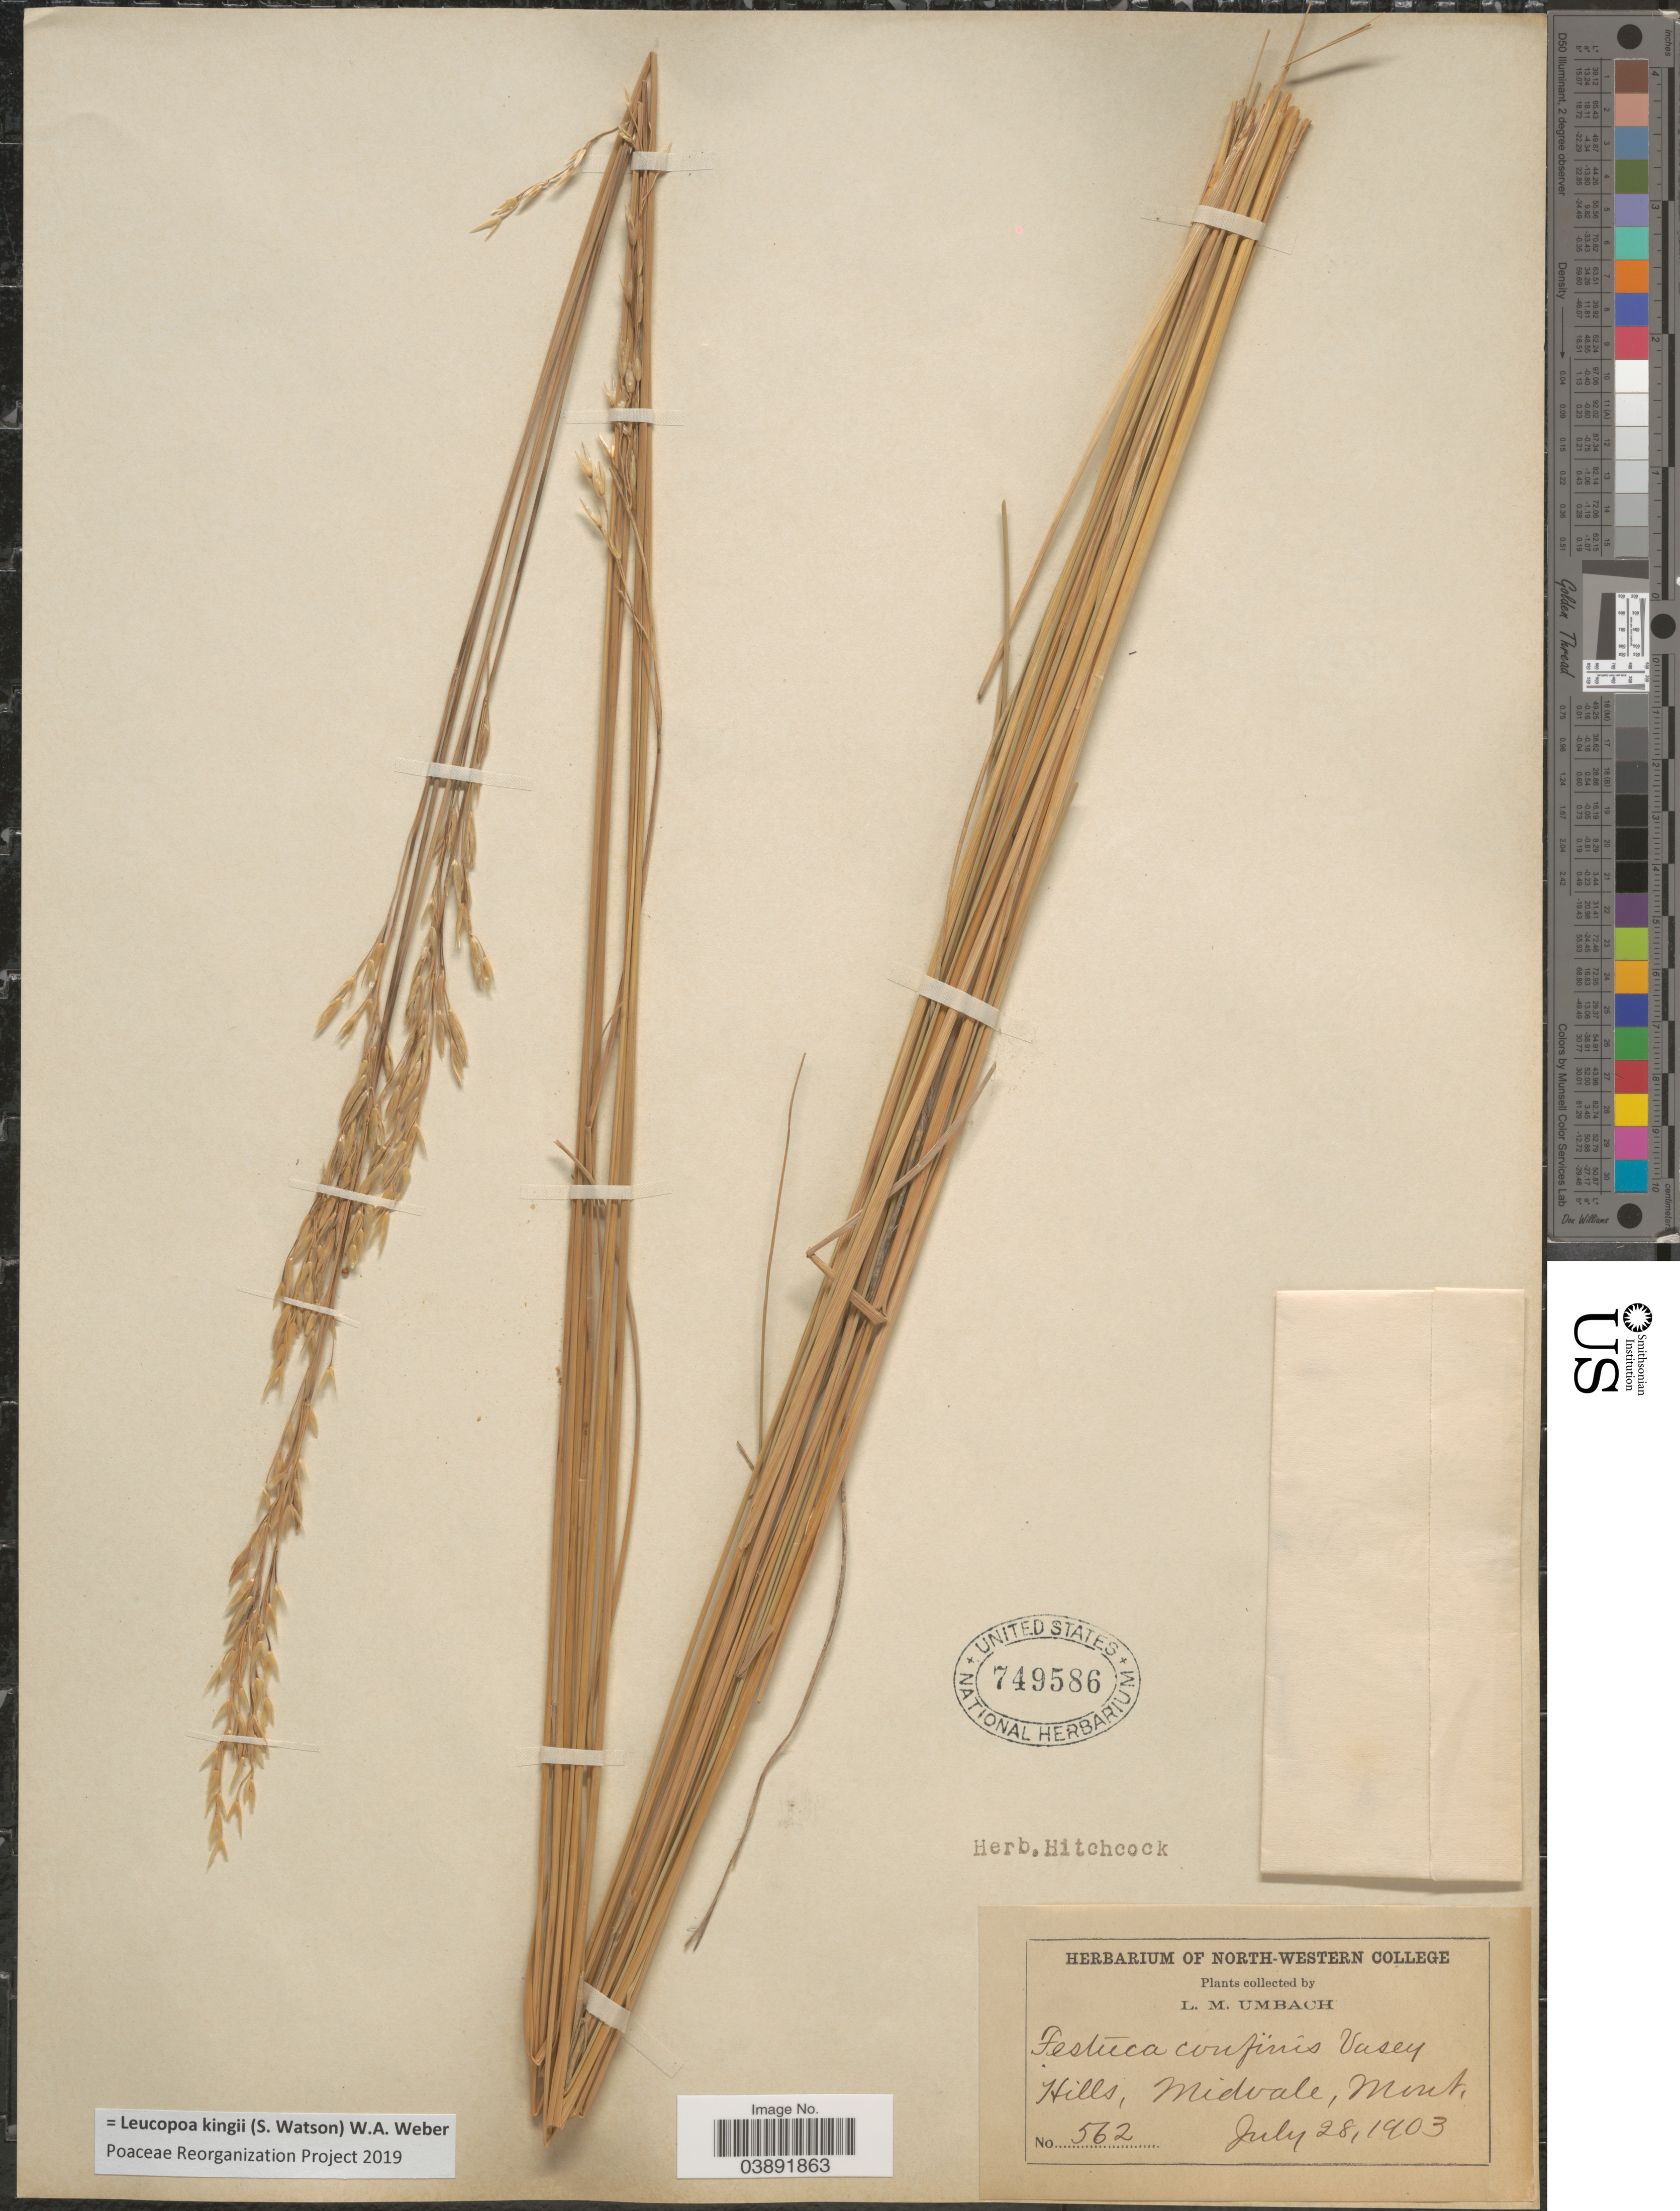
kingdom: Plantae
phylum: Tracheophyta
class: Liliopsida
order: Poales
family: Poaceae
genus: Hesperochloa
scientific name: Hesperochloa kingii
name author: (S. Watson) Rydb.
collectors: L. M. Umbach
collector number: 562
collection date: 1903-07-28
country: United States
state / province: Montana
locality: Hills, Midvale.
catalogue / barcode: US 749586